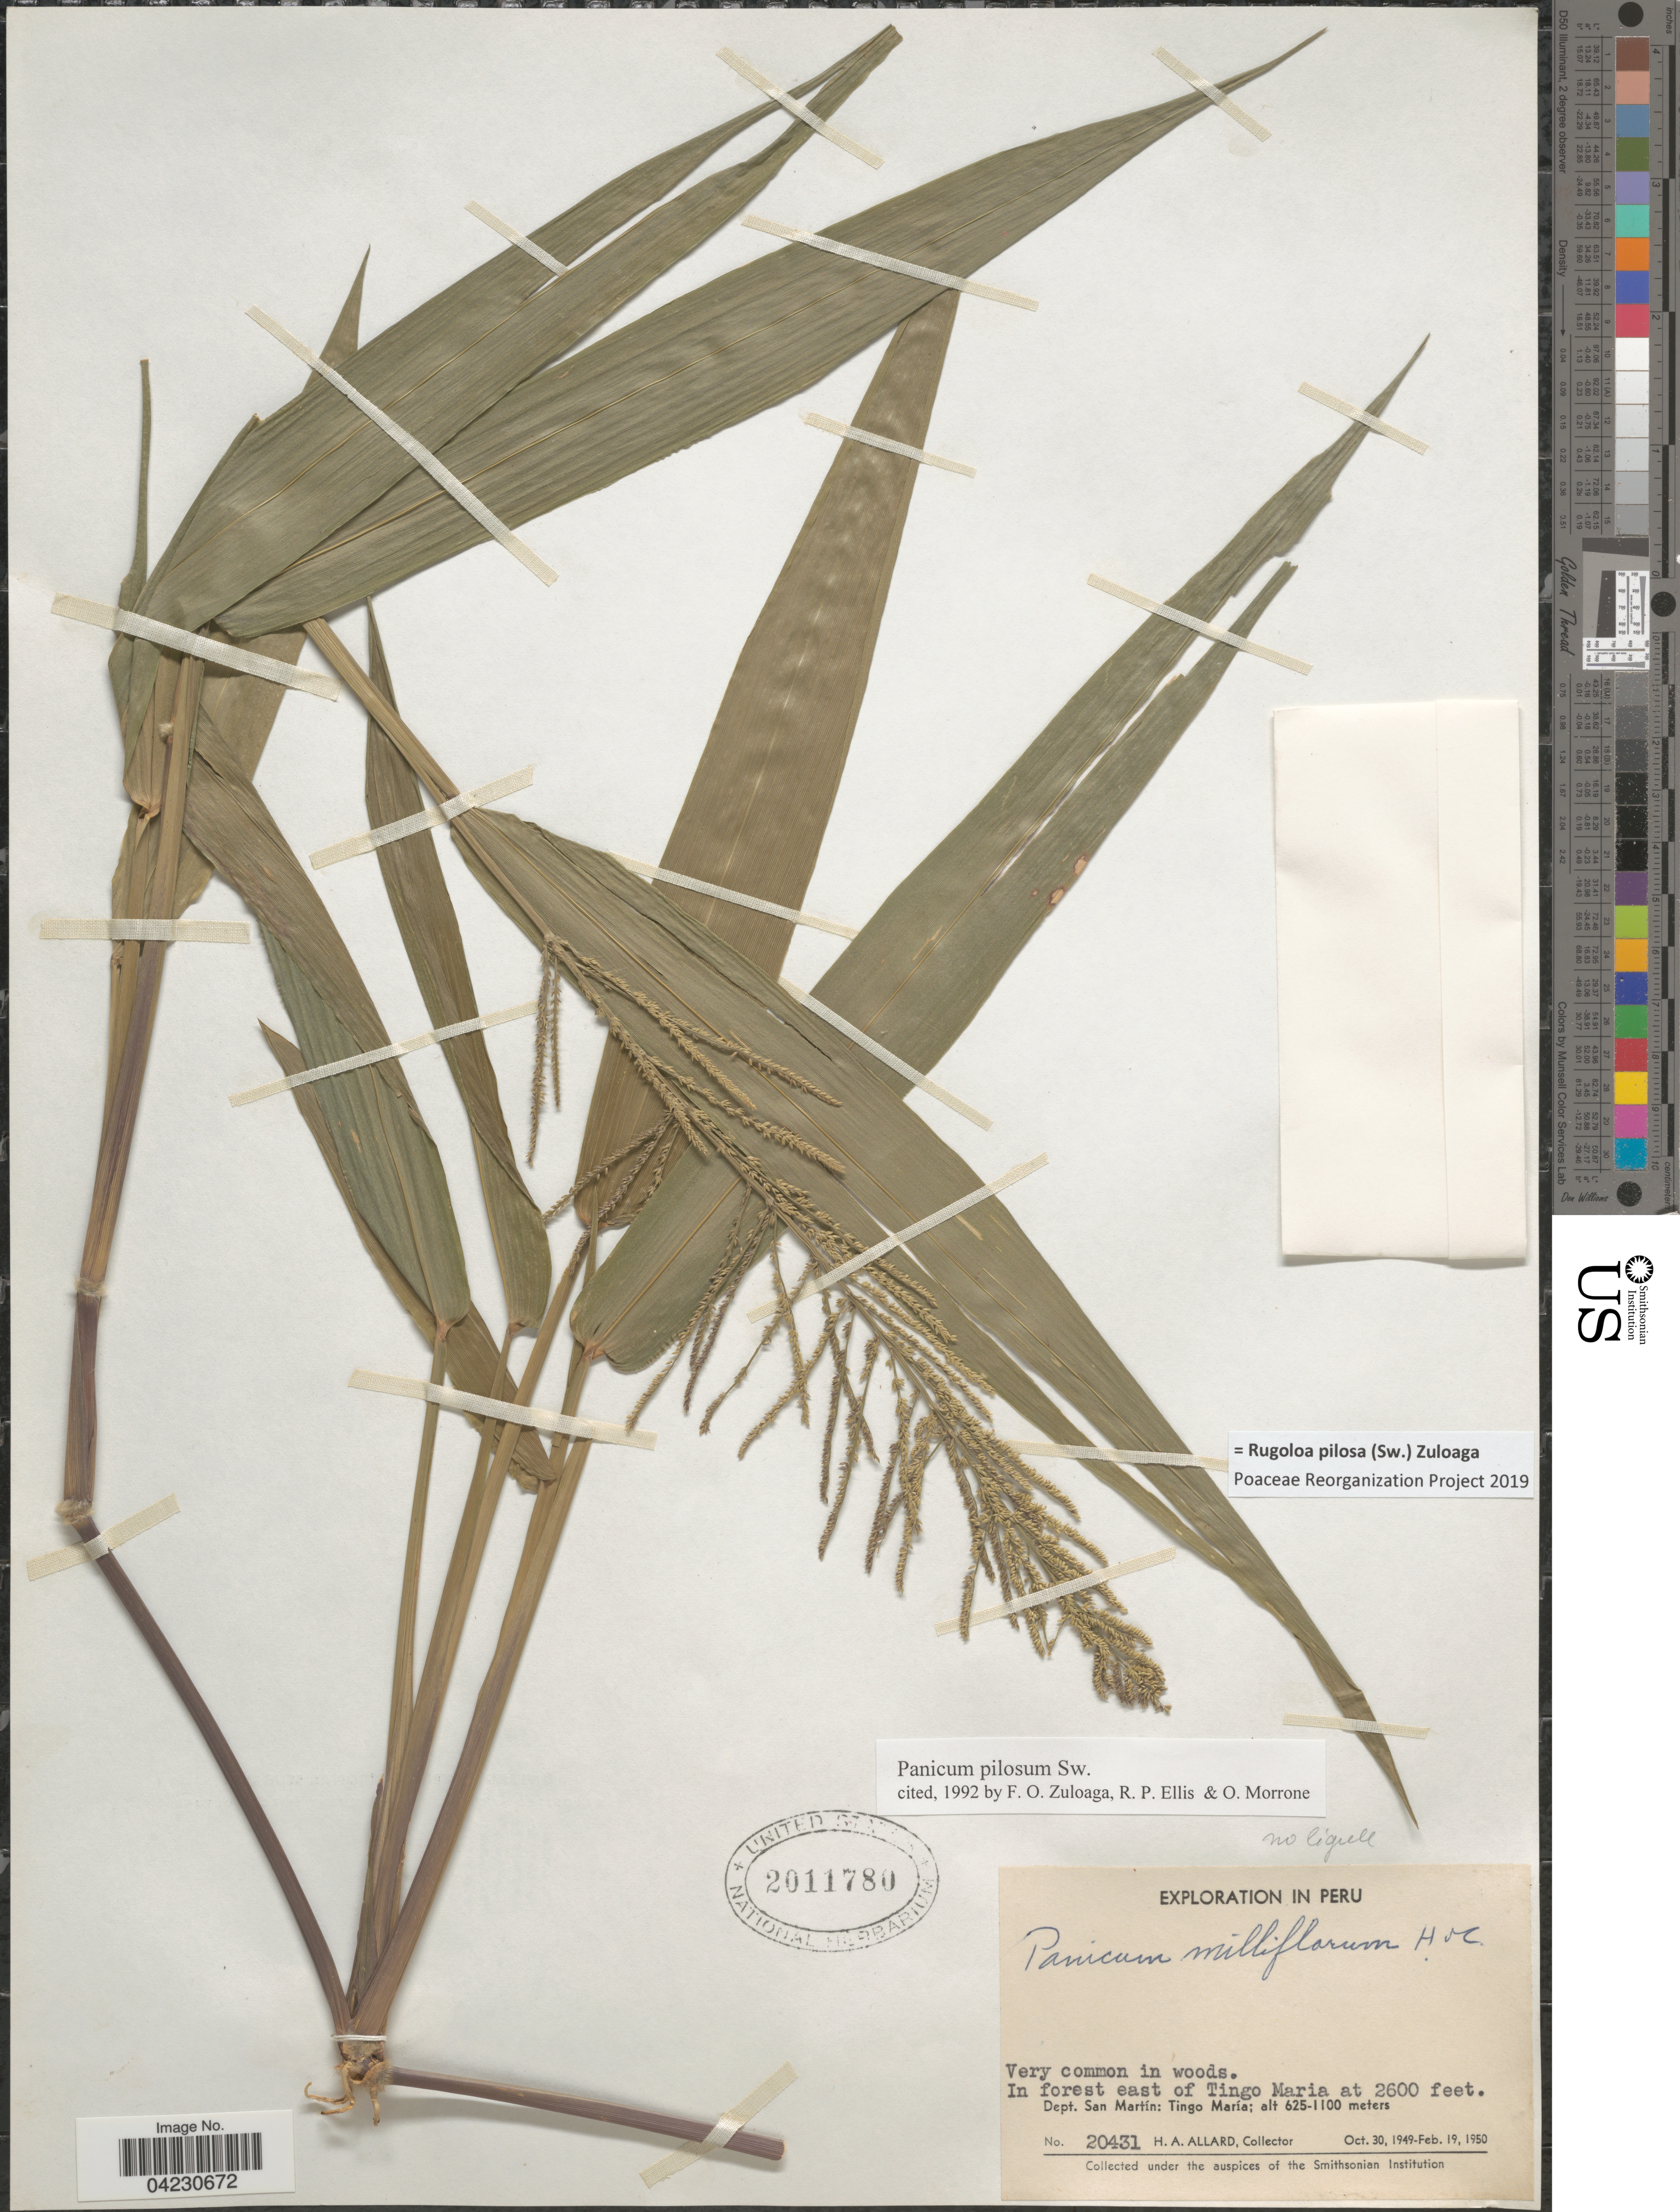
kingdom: Plantae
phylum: Tracheophyta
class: Liliopsida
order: Poales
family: Poaceae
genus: Rugoloa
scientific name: Rugoloa pilosa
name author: (Sw.) Zuloaga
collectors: H. A. Allard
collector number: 20431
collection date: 1949-10-30/1950-02-19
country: Peru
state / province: San Martín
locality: Exploration in Peru. In forest east of Tingo Maria. Dept. San Martín: Tingo María.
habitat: very common in woods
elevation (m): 792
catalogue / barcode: US 2011780